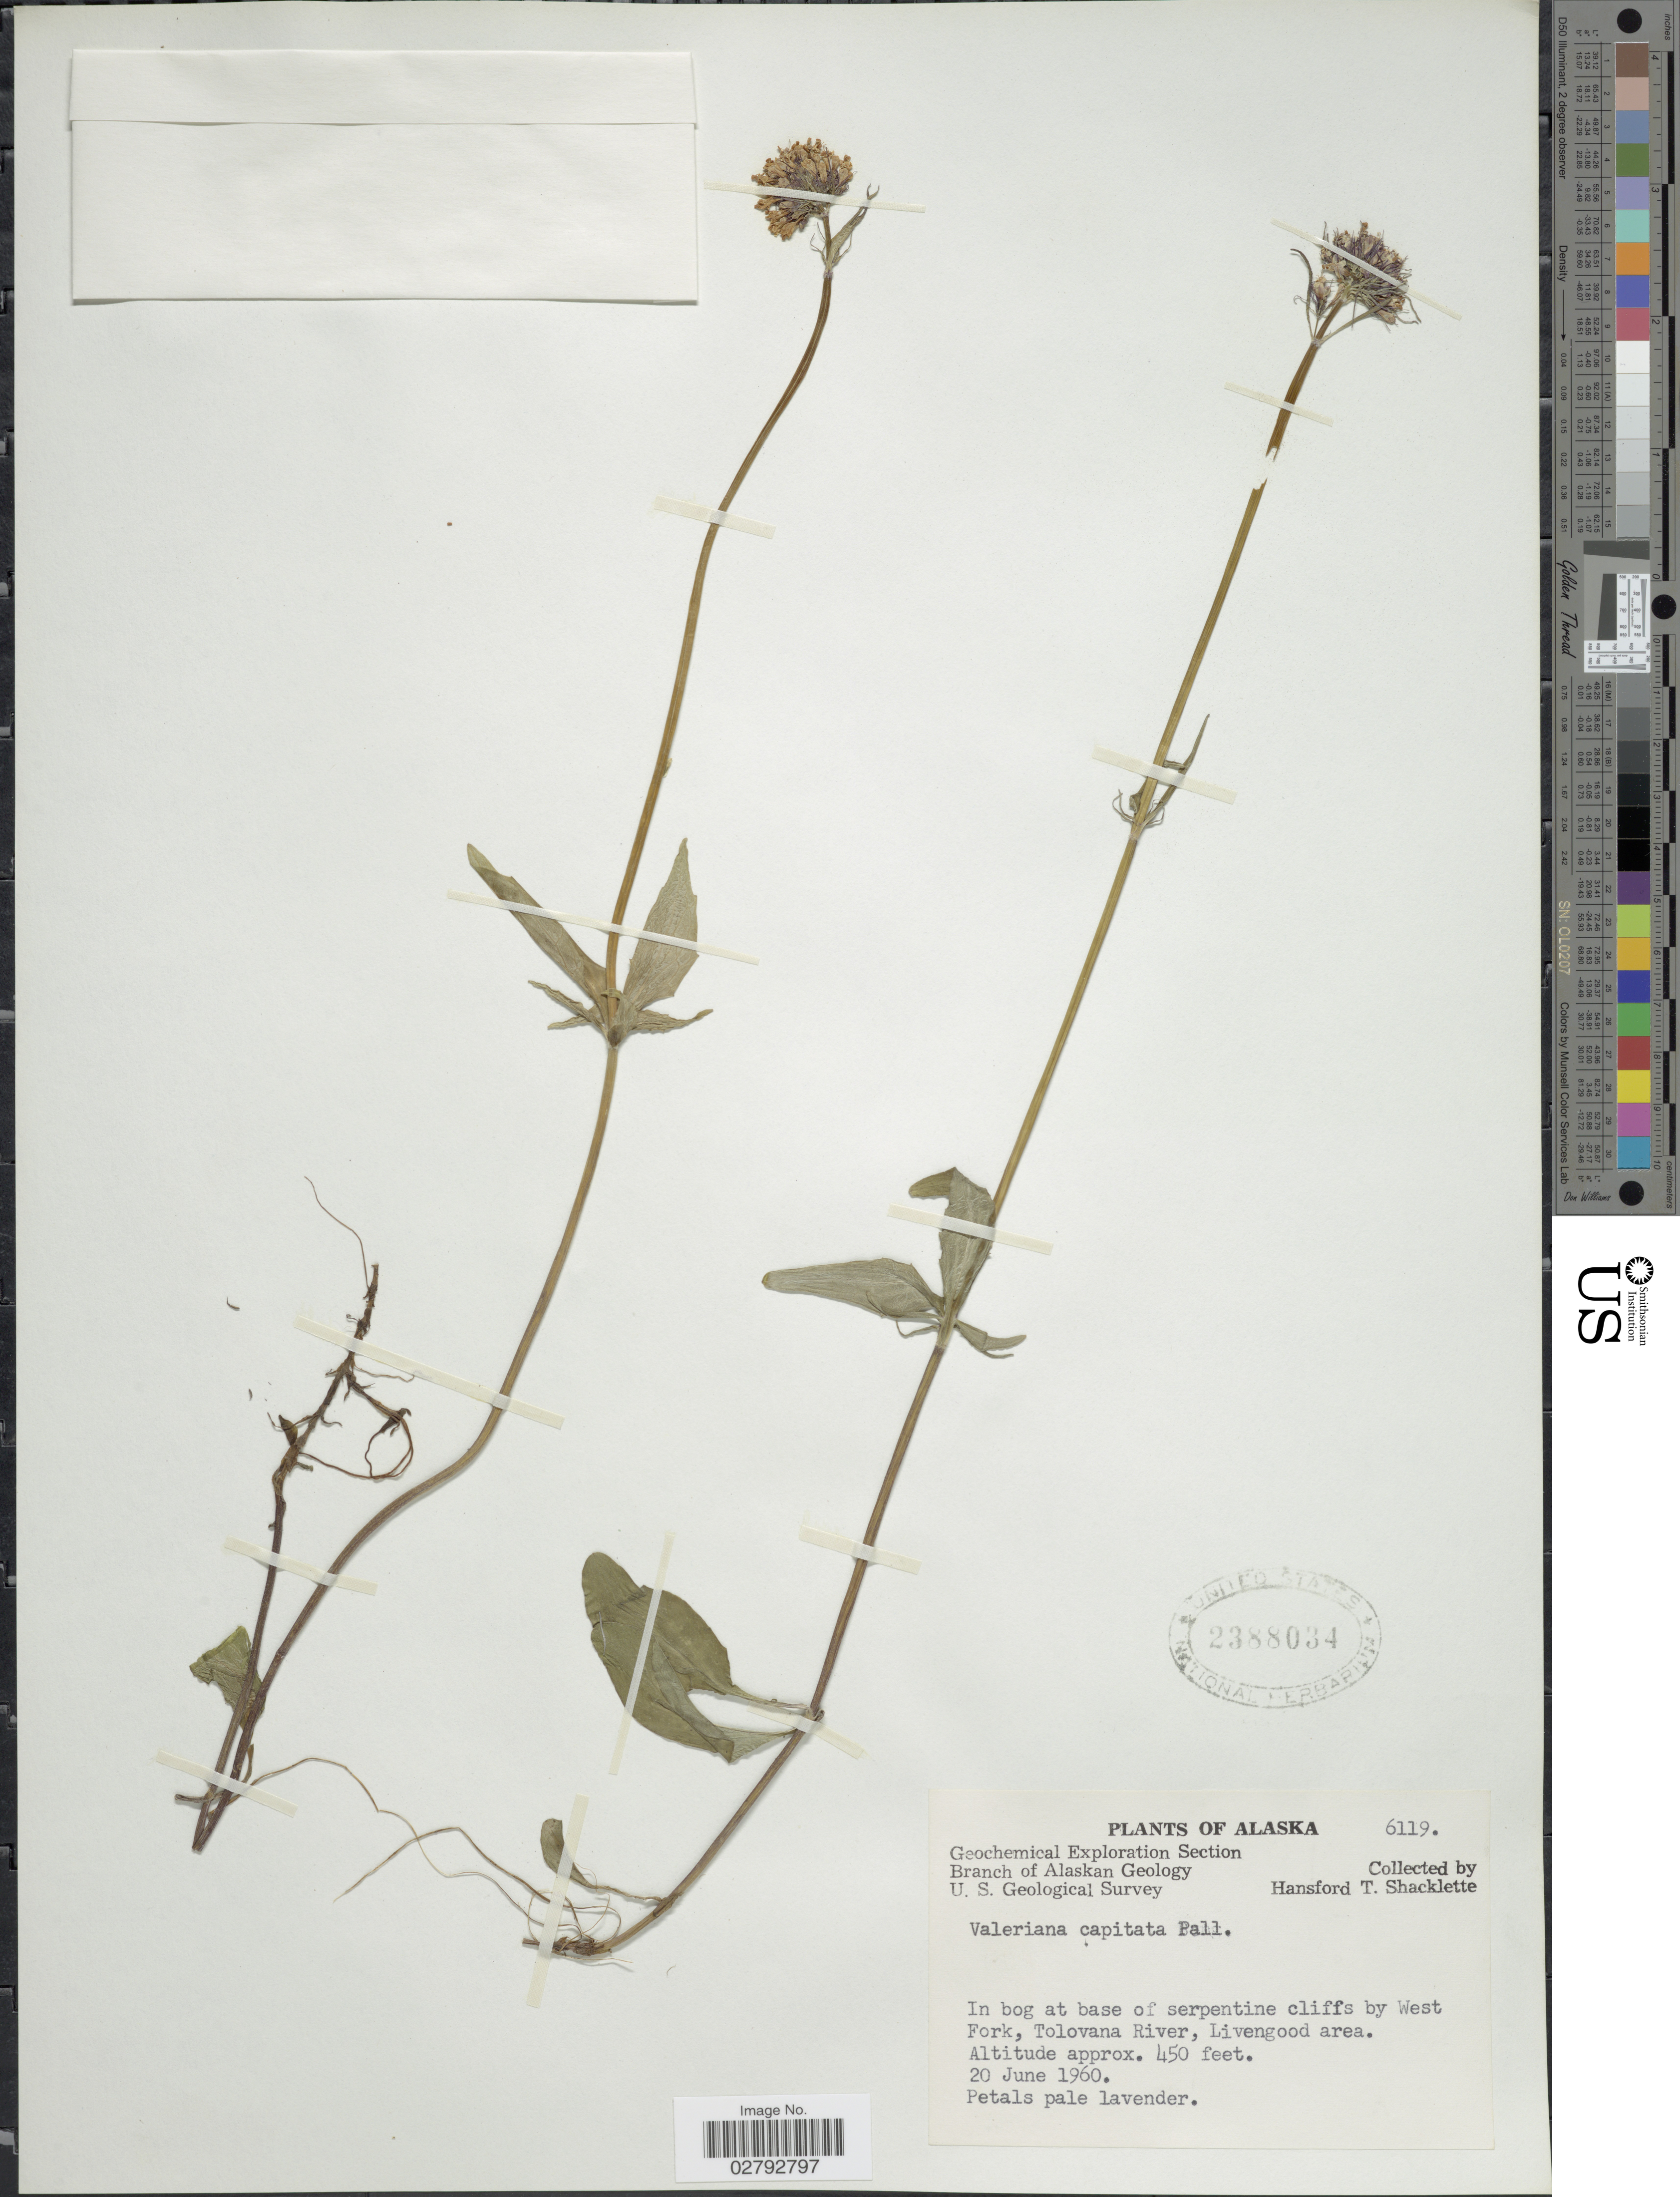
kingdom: Plantae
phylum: Tracheophyta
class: Magnoliopsida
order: Dipsacales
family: Caprifoliaceae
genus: Valeriana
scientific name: Valeriana capitata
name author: Link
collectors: H. Shacklette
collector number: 6119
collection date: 1960-06-20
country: United States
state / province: Alaska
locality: In bog at base of serpentine cliffs by West Fork, Tolovana River, Livengood area.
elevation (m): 137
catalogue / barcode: US 2388034